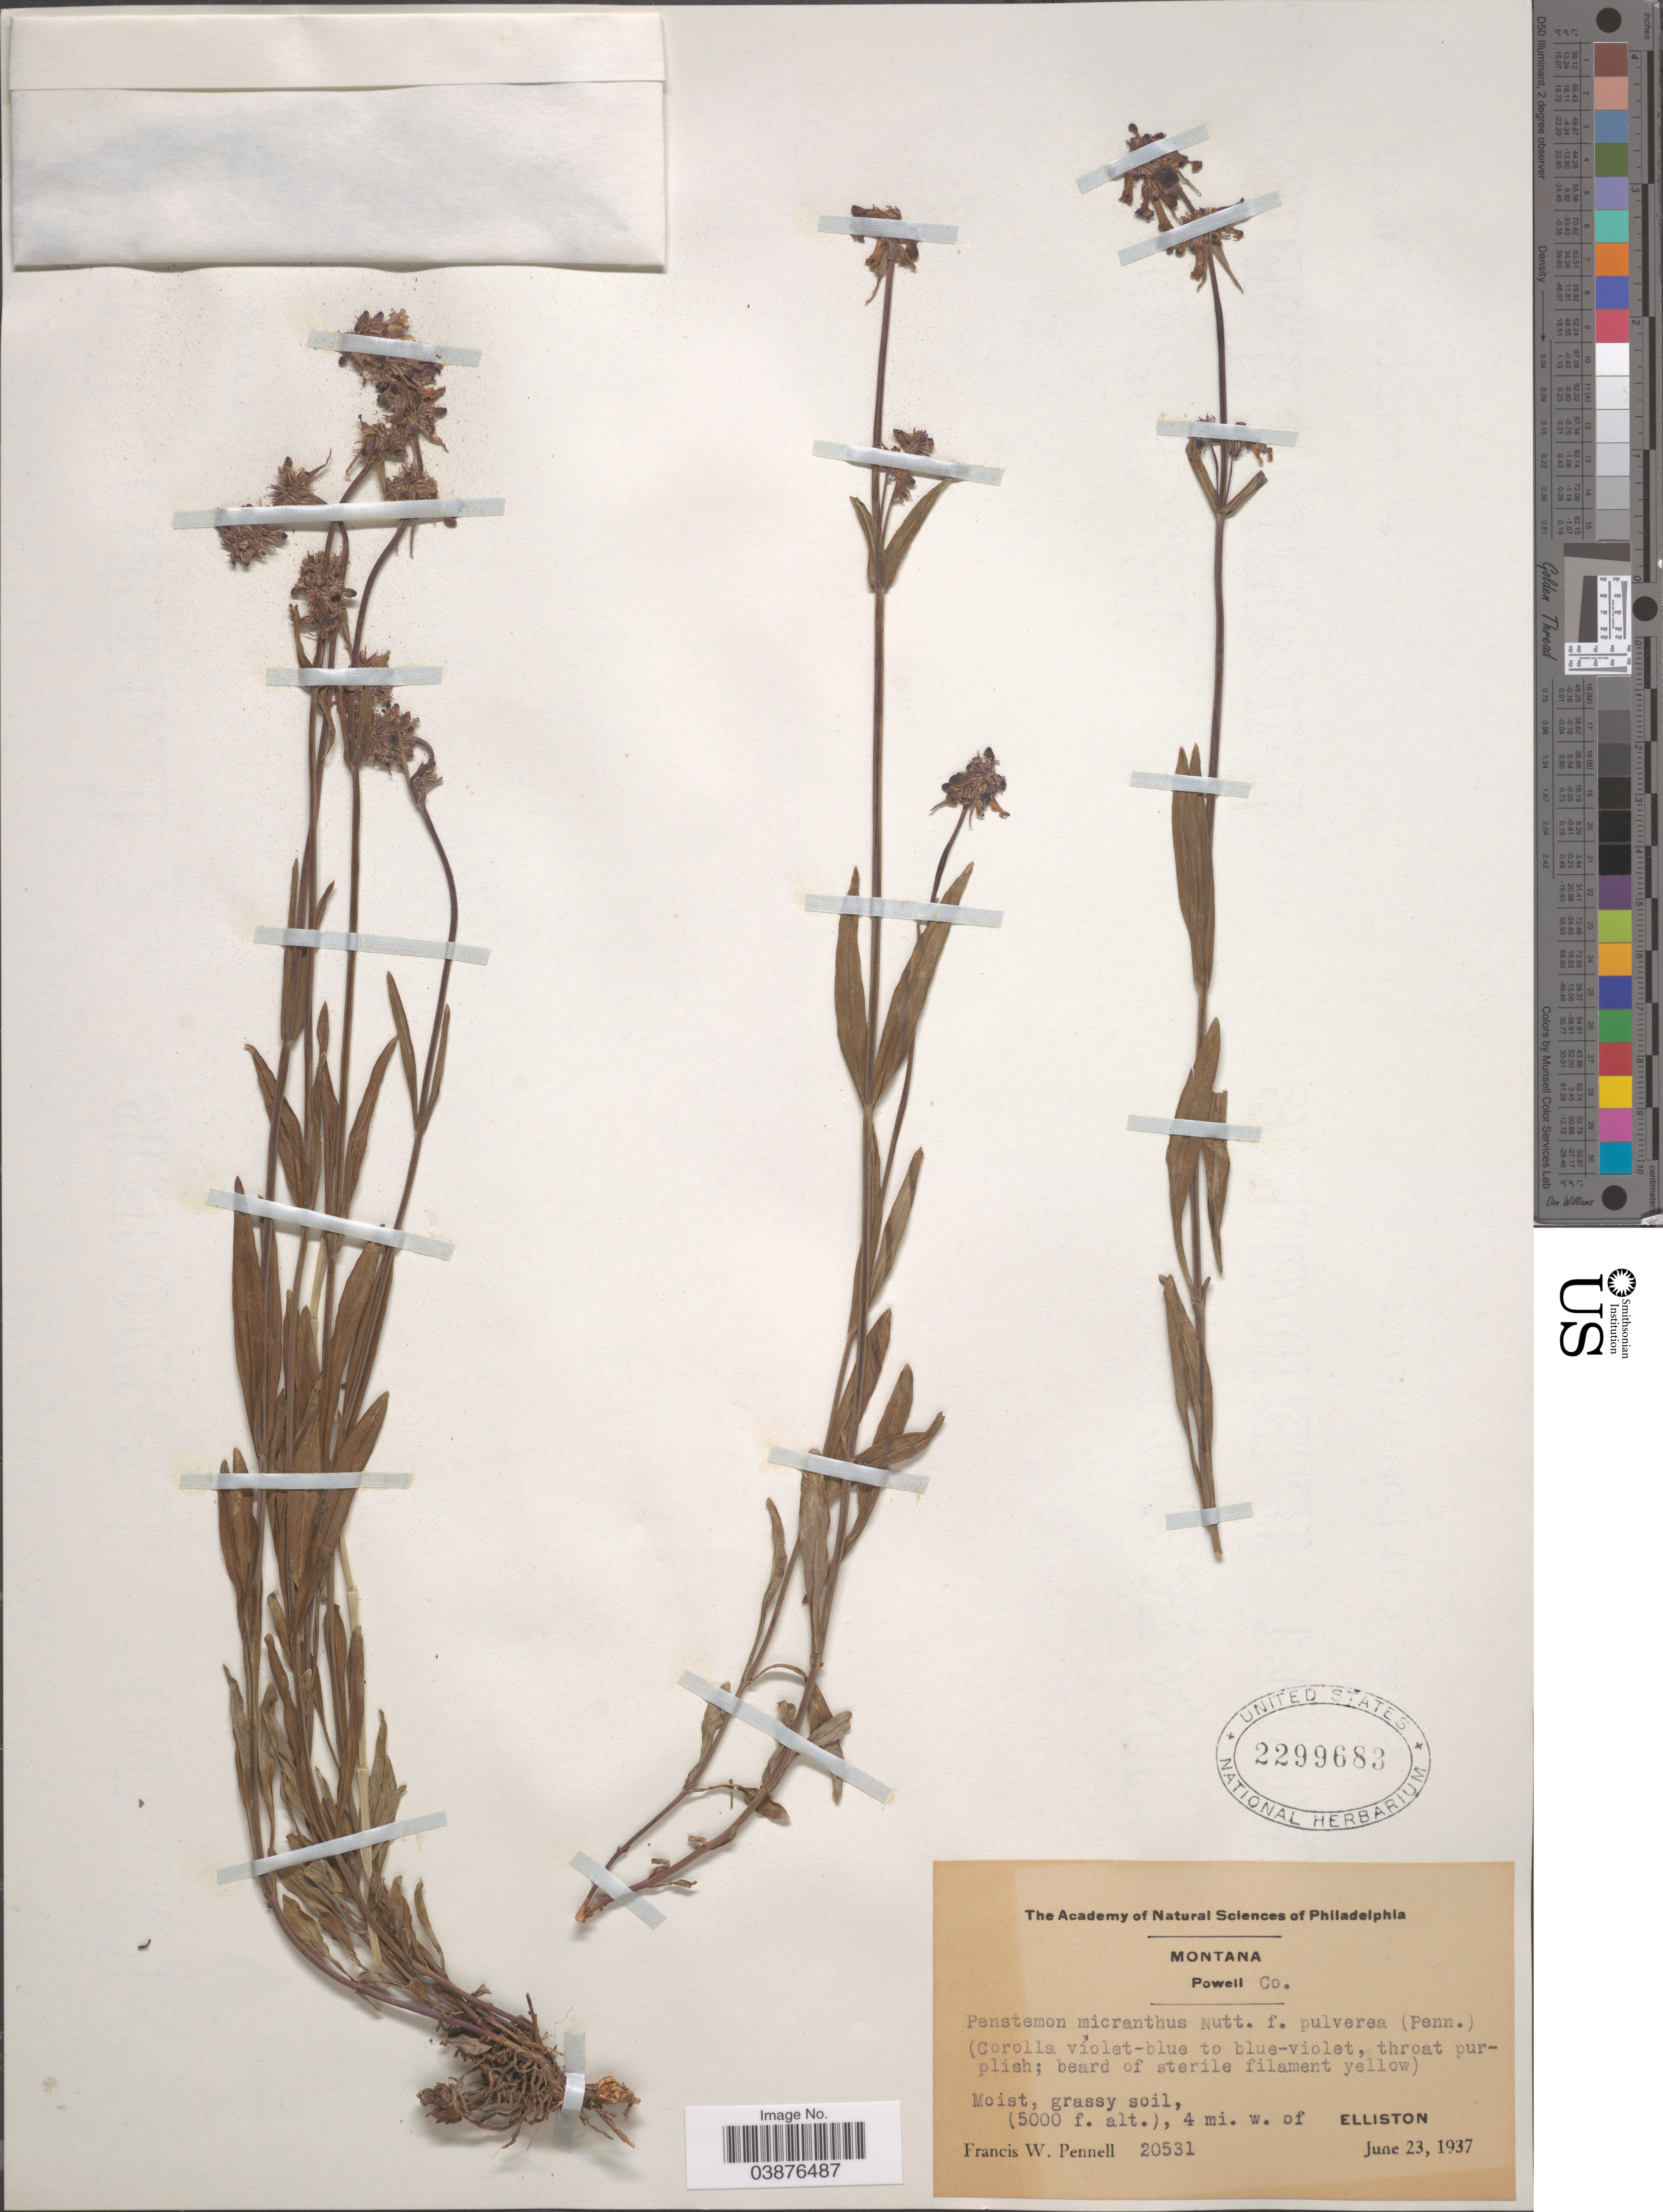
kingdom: Plantae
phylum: Tracheophyta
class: Magnoliopsida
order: Lamiales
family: Plantaginaceae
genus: Penstemon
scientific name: Penstemon procerus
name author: Douglas ex Graham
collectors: F. W. Pennell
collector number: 20531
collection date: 1937-06-23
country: United States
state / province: Montana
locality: Powell Co. 4 mi. w. of Elliston.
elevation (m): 1524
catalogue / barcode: US 2299683